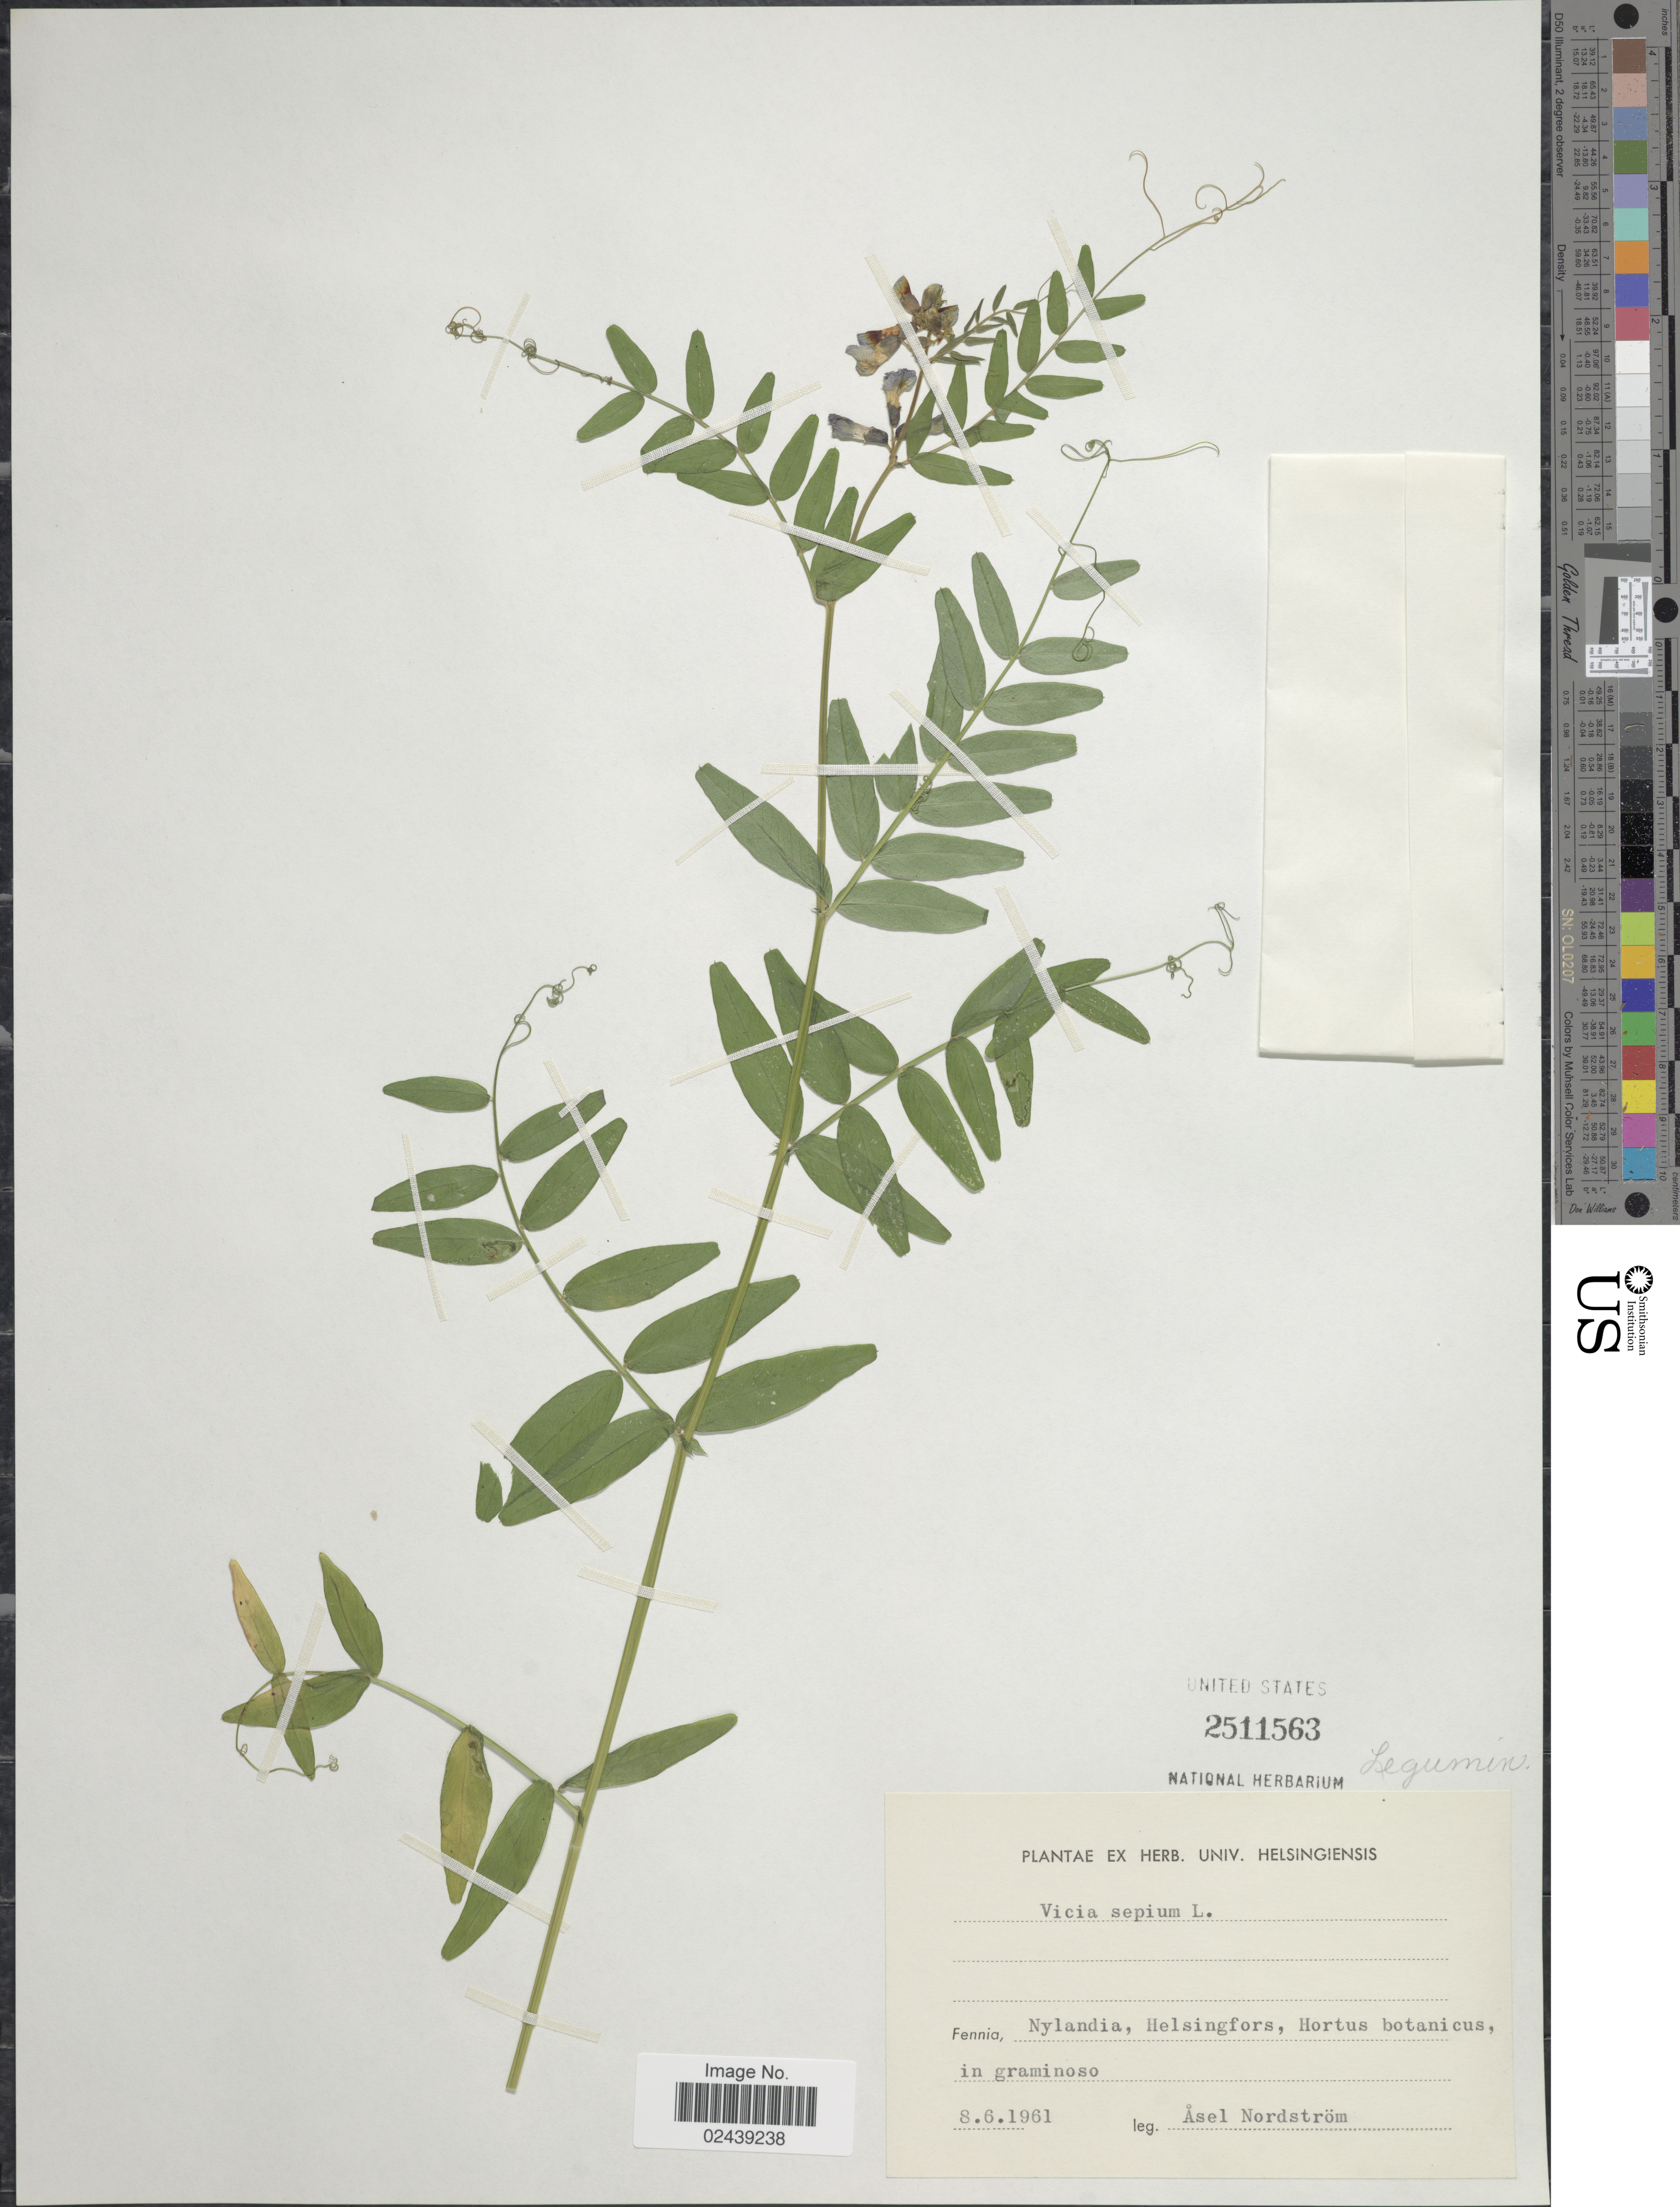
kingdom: Plantae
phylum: Tracheophyta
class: Magnoliopsida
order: Fabales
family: Fabaceae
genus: Vicia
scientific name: Vicia sepium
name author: L.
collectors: A. Nordström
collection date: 1961-06-08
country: Finland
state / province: Itä-Uusimaa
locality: Fennia, Nylandia, Helsingfors, Hortus botanicus, in graminoso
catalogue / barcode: US 2511563